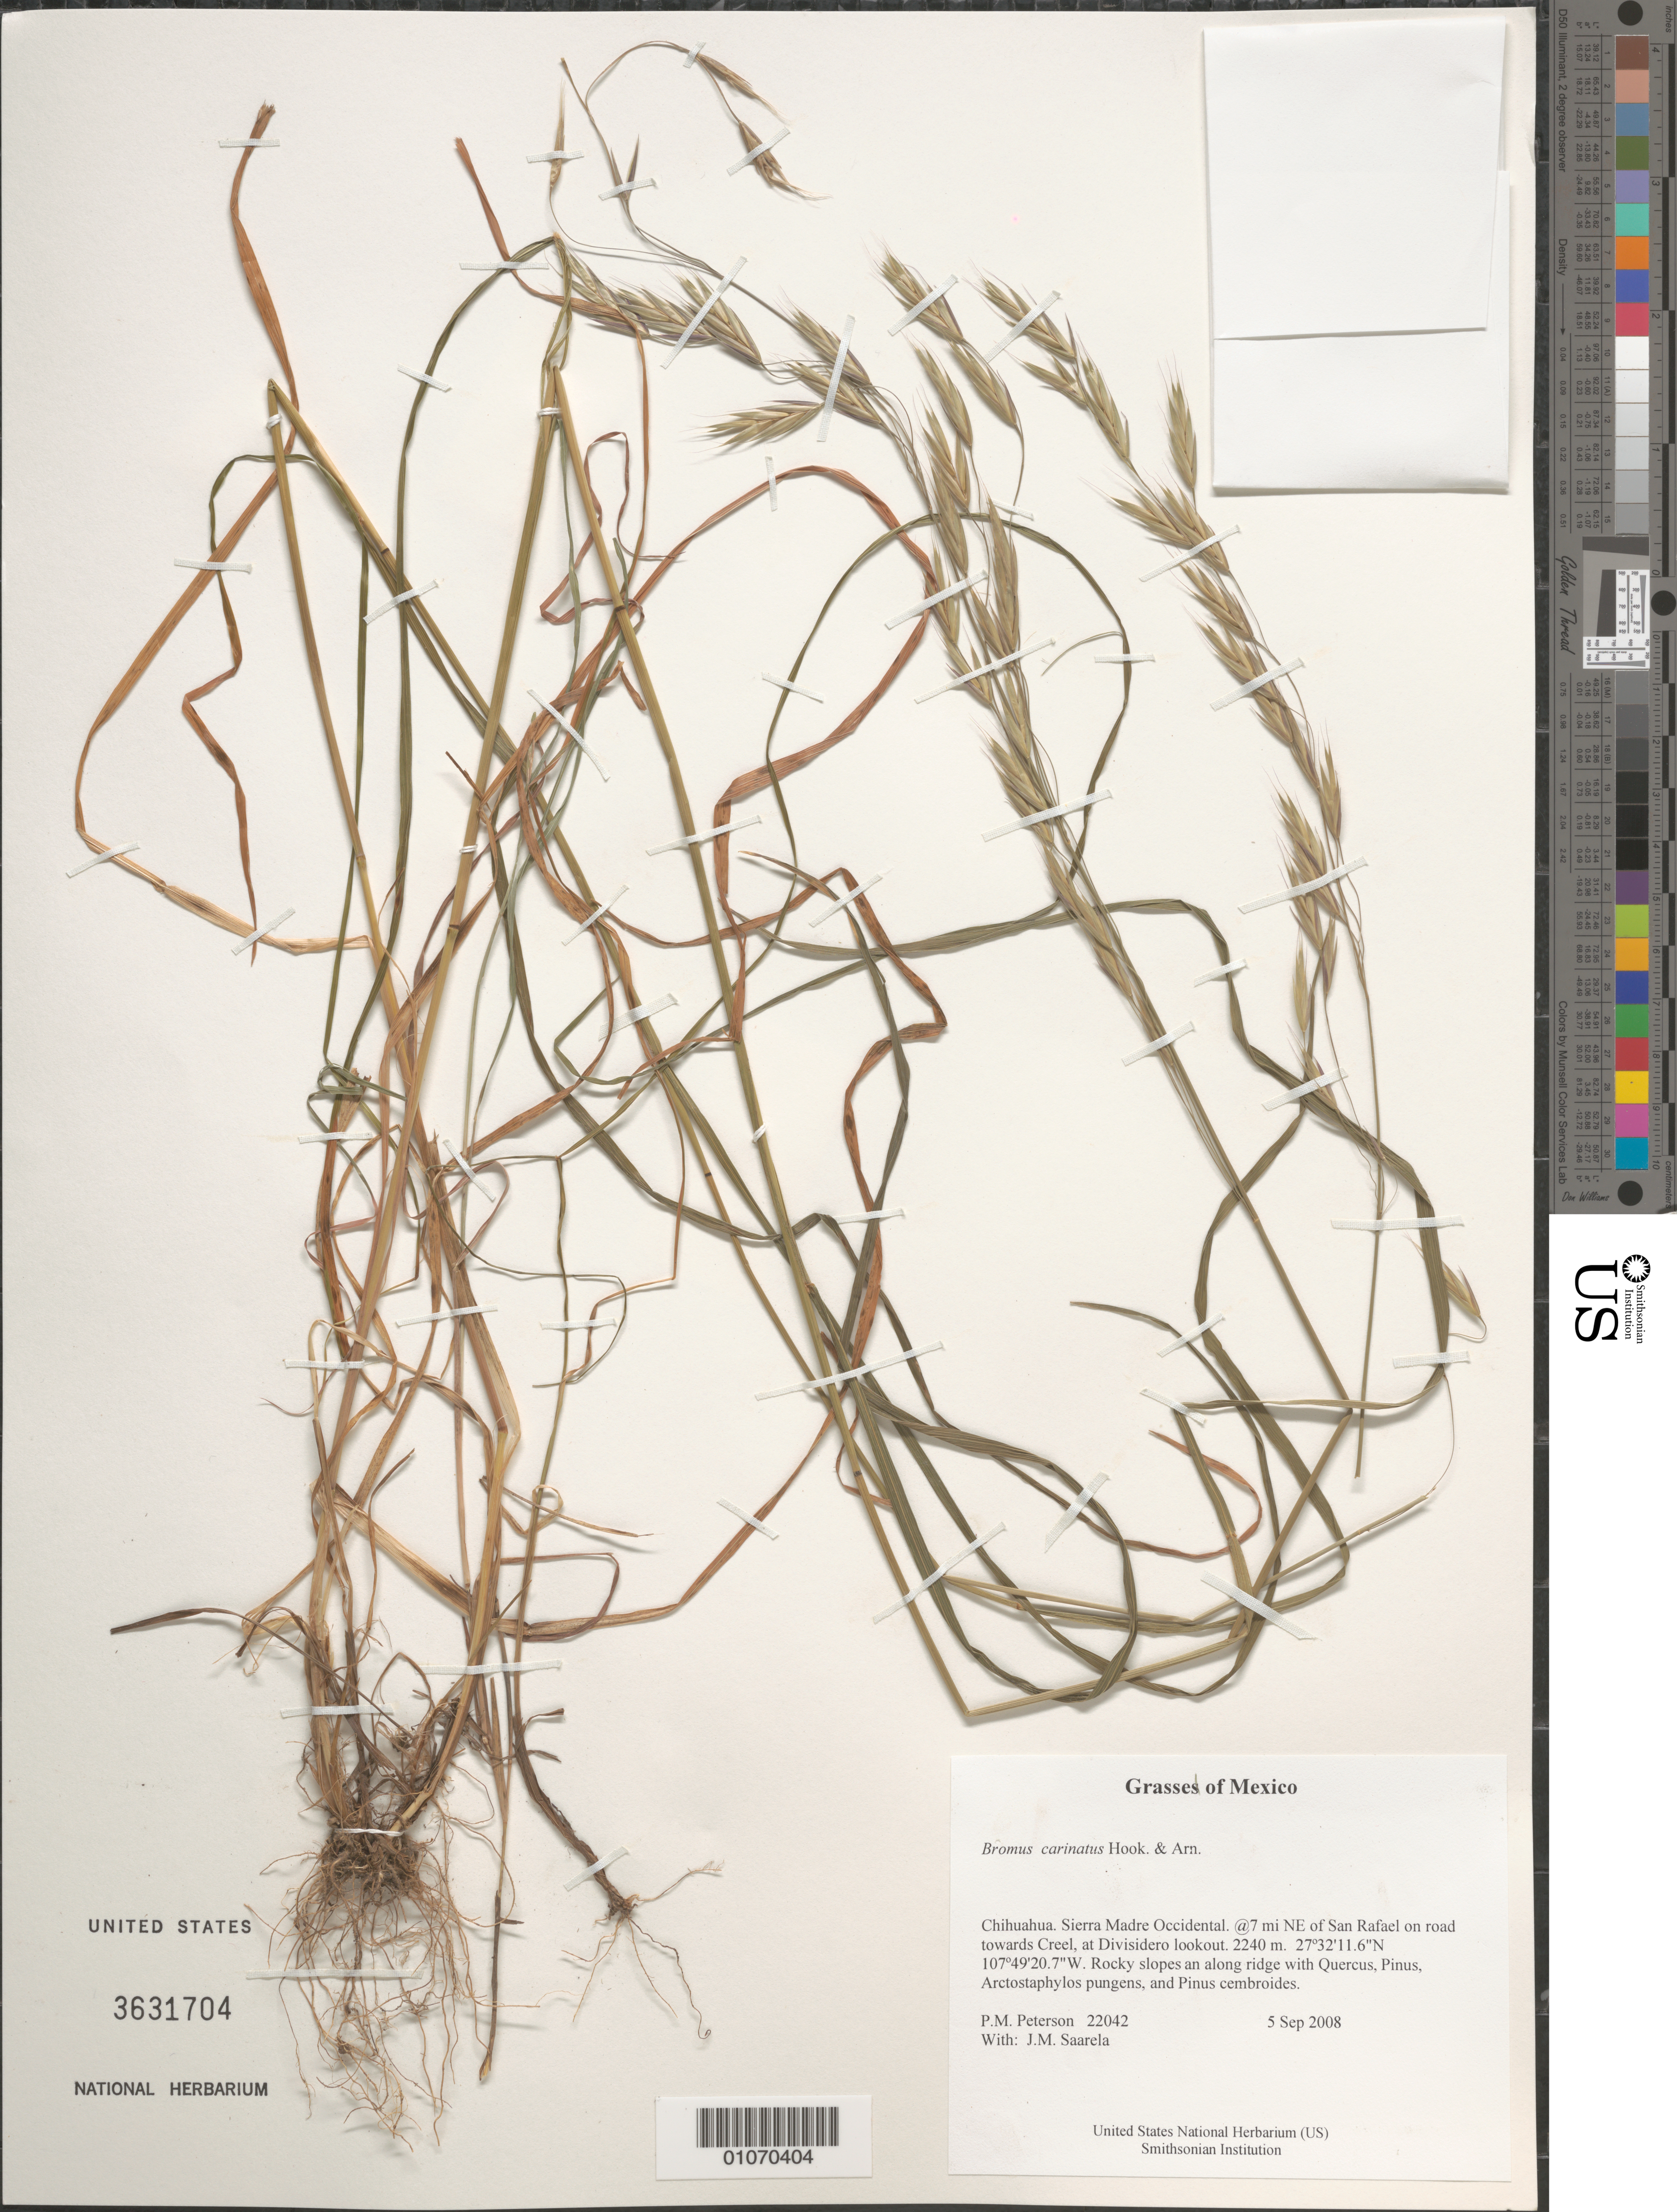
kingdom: Plantae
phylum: Tracheophyta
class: Liliopsida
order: Poales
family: Poaceae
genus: Bromus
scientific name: Bromus carinatus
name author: Hook. & Arn.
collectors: P. M. Peterson & J. Saarela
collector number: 22042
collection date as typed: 05 Sep 2008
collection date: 2008-09-05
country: Mexico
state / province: Chihuahua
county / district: Sierra Madre Occidental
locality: @7 mi NE of San Rafael on road towards Creel, at Divisidero lookout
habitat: Rocky slopes an along ridge with Quercus, Pinus, Arctostaphylos pungens, and Pinus cembroides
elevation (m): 2240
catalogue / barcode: US 3631704